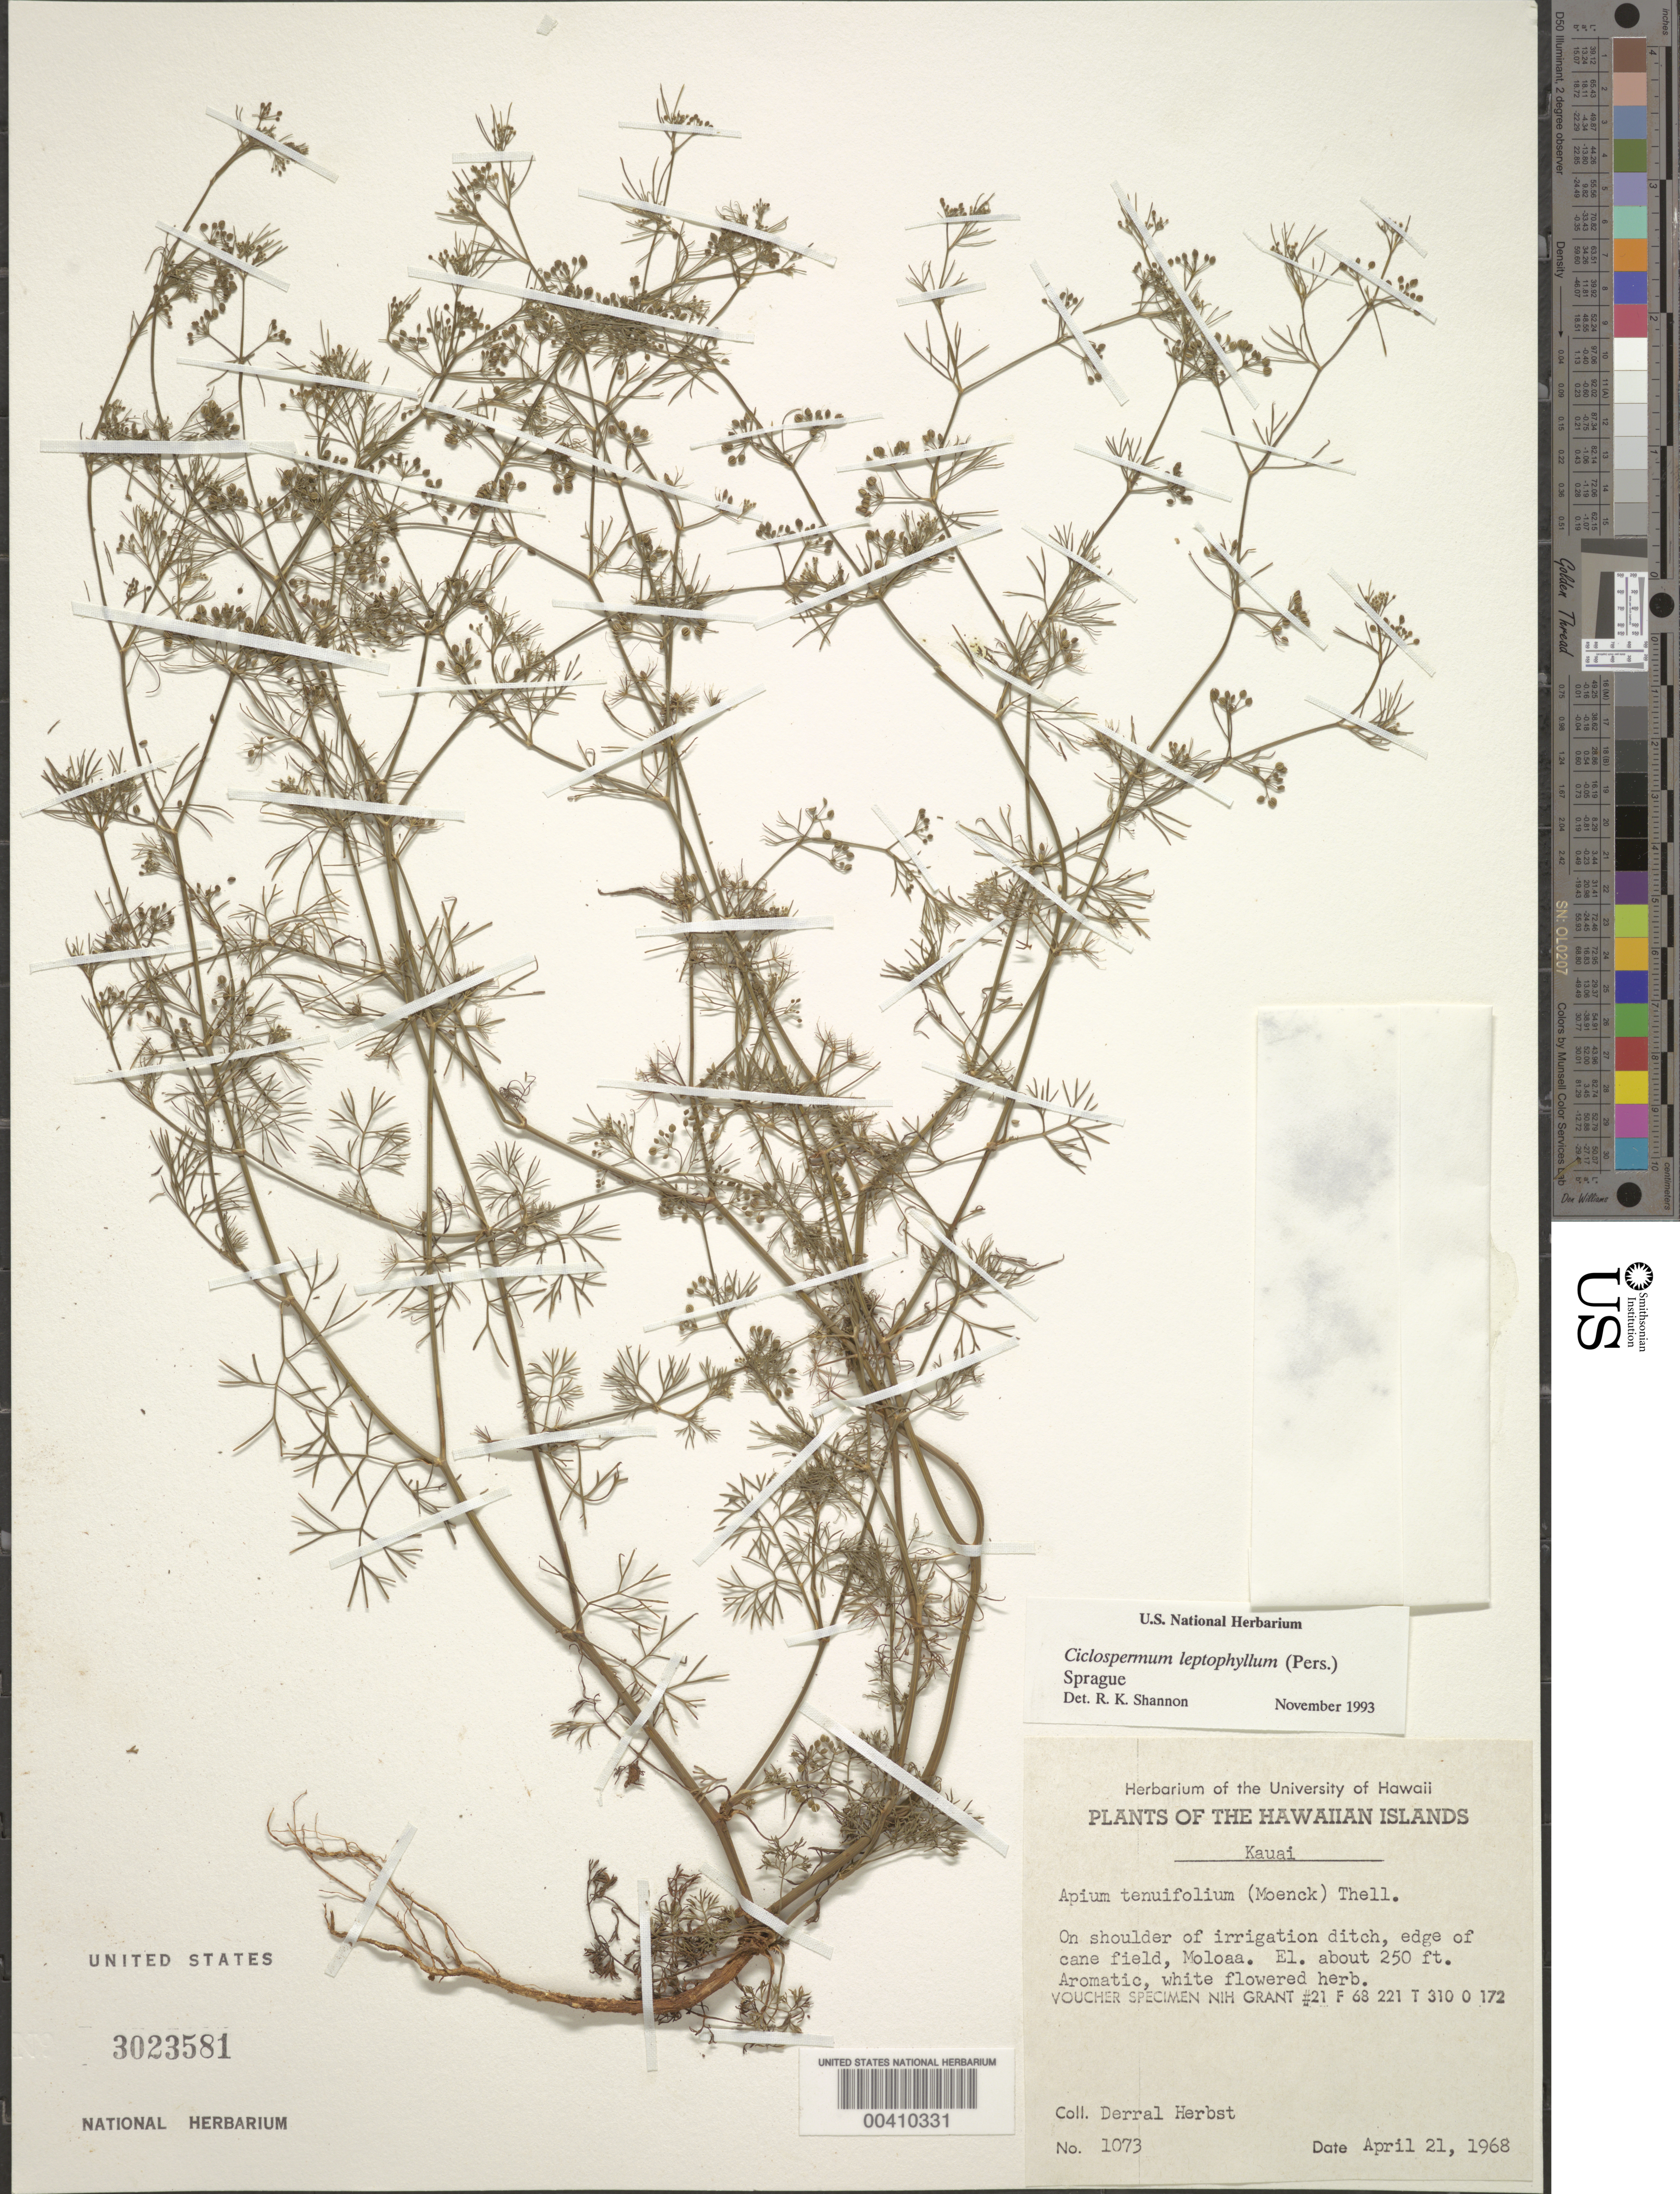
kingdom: Plantae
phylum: Tracheophyta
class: Magnoliopsida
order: Apiales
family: Apiaceae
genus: Cyclospermum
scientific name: Cyclospermum leptophyllum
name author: (Pers.) Sprague ex Britton & P. Wilson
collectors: D. R. Herbst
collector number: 1073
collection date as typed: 21 Apr 1968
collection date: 1968-04-21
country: United States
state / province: Hawaii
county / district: Kauai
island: Kaua'i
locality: Moloaa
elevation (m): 76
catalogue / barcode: US 3023581